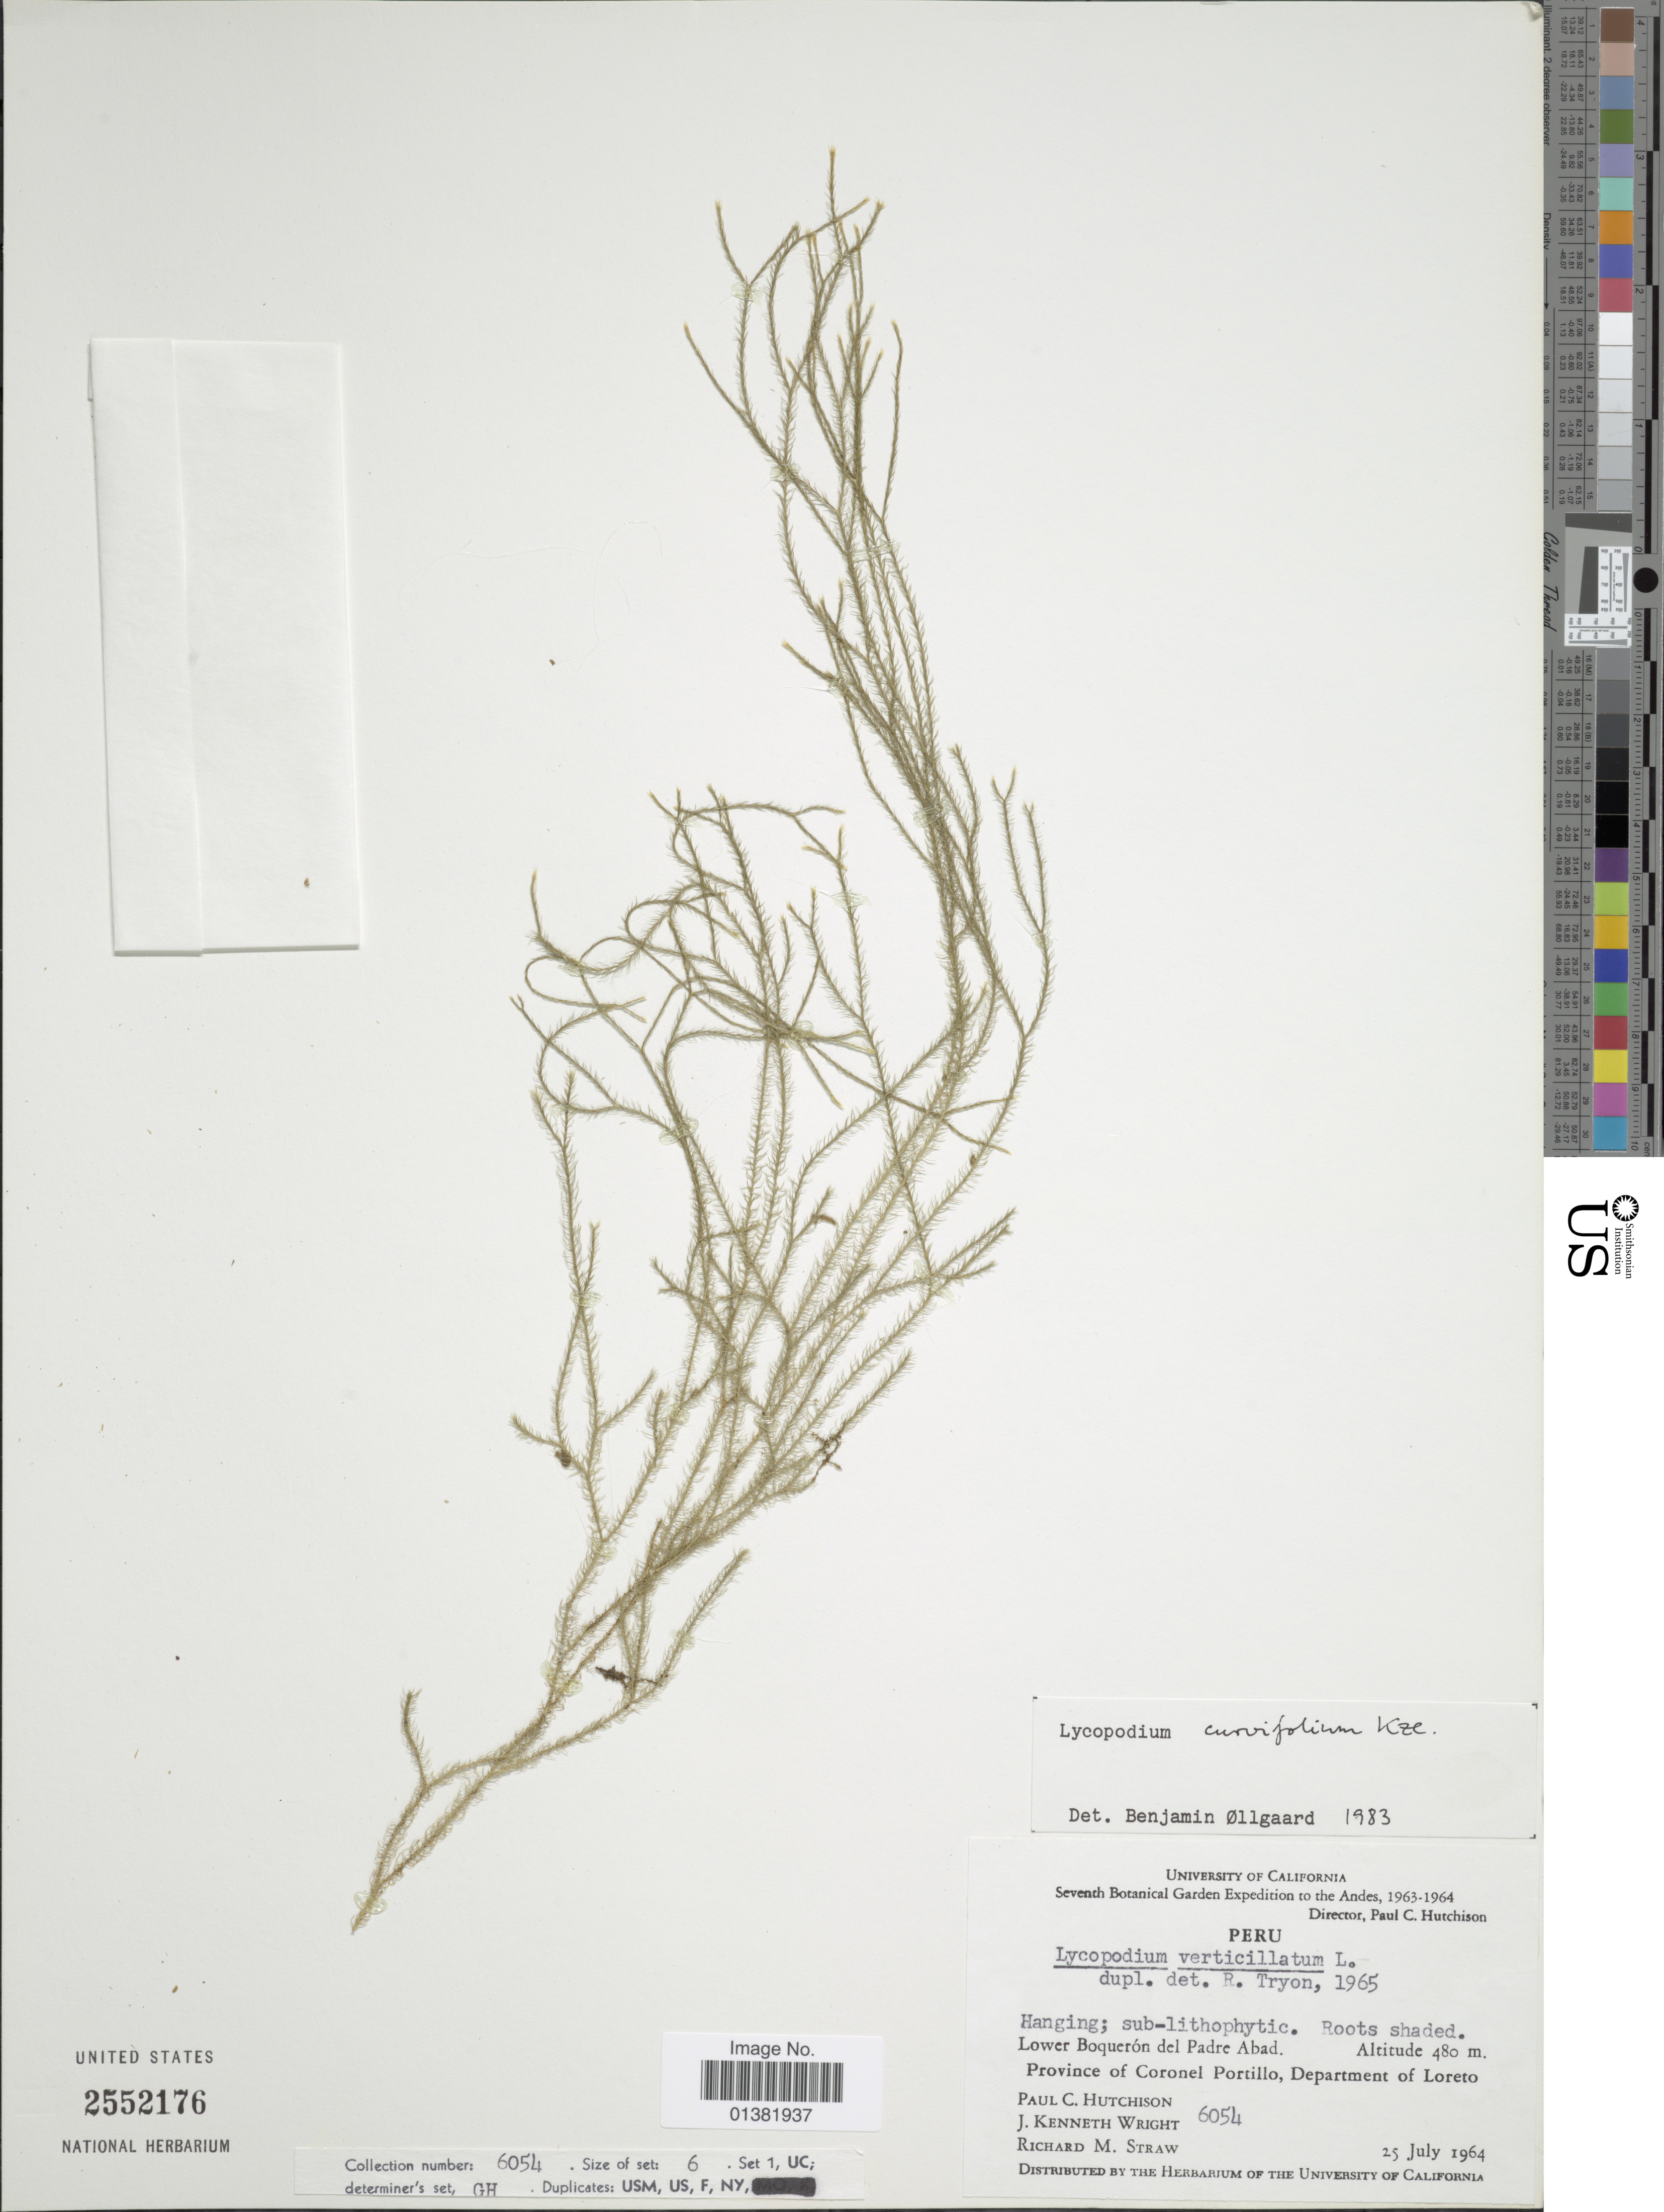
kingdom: Plantae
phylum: Tracheophyta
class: Lycopodiopsida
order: Lycopodiales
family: Lycopodiaceae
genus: Phlegmariurus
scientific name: Phlegmariurus curvifolius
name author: (Kunze) B. Øllg.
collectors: P. C. Hutchison, J. K. Wright & R. M. Straw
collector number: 6054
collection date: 1964-07-25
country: Peru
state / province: Loreto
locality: Lower Boquerón del Padre Abad, Province of Coronel Portillo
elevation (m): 480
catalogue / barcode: US 2552176